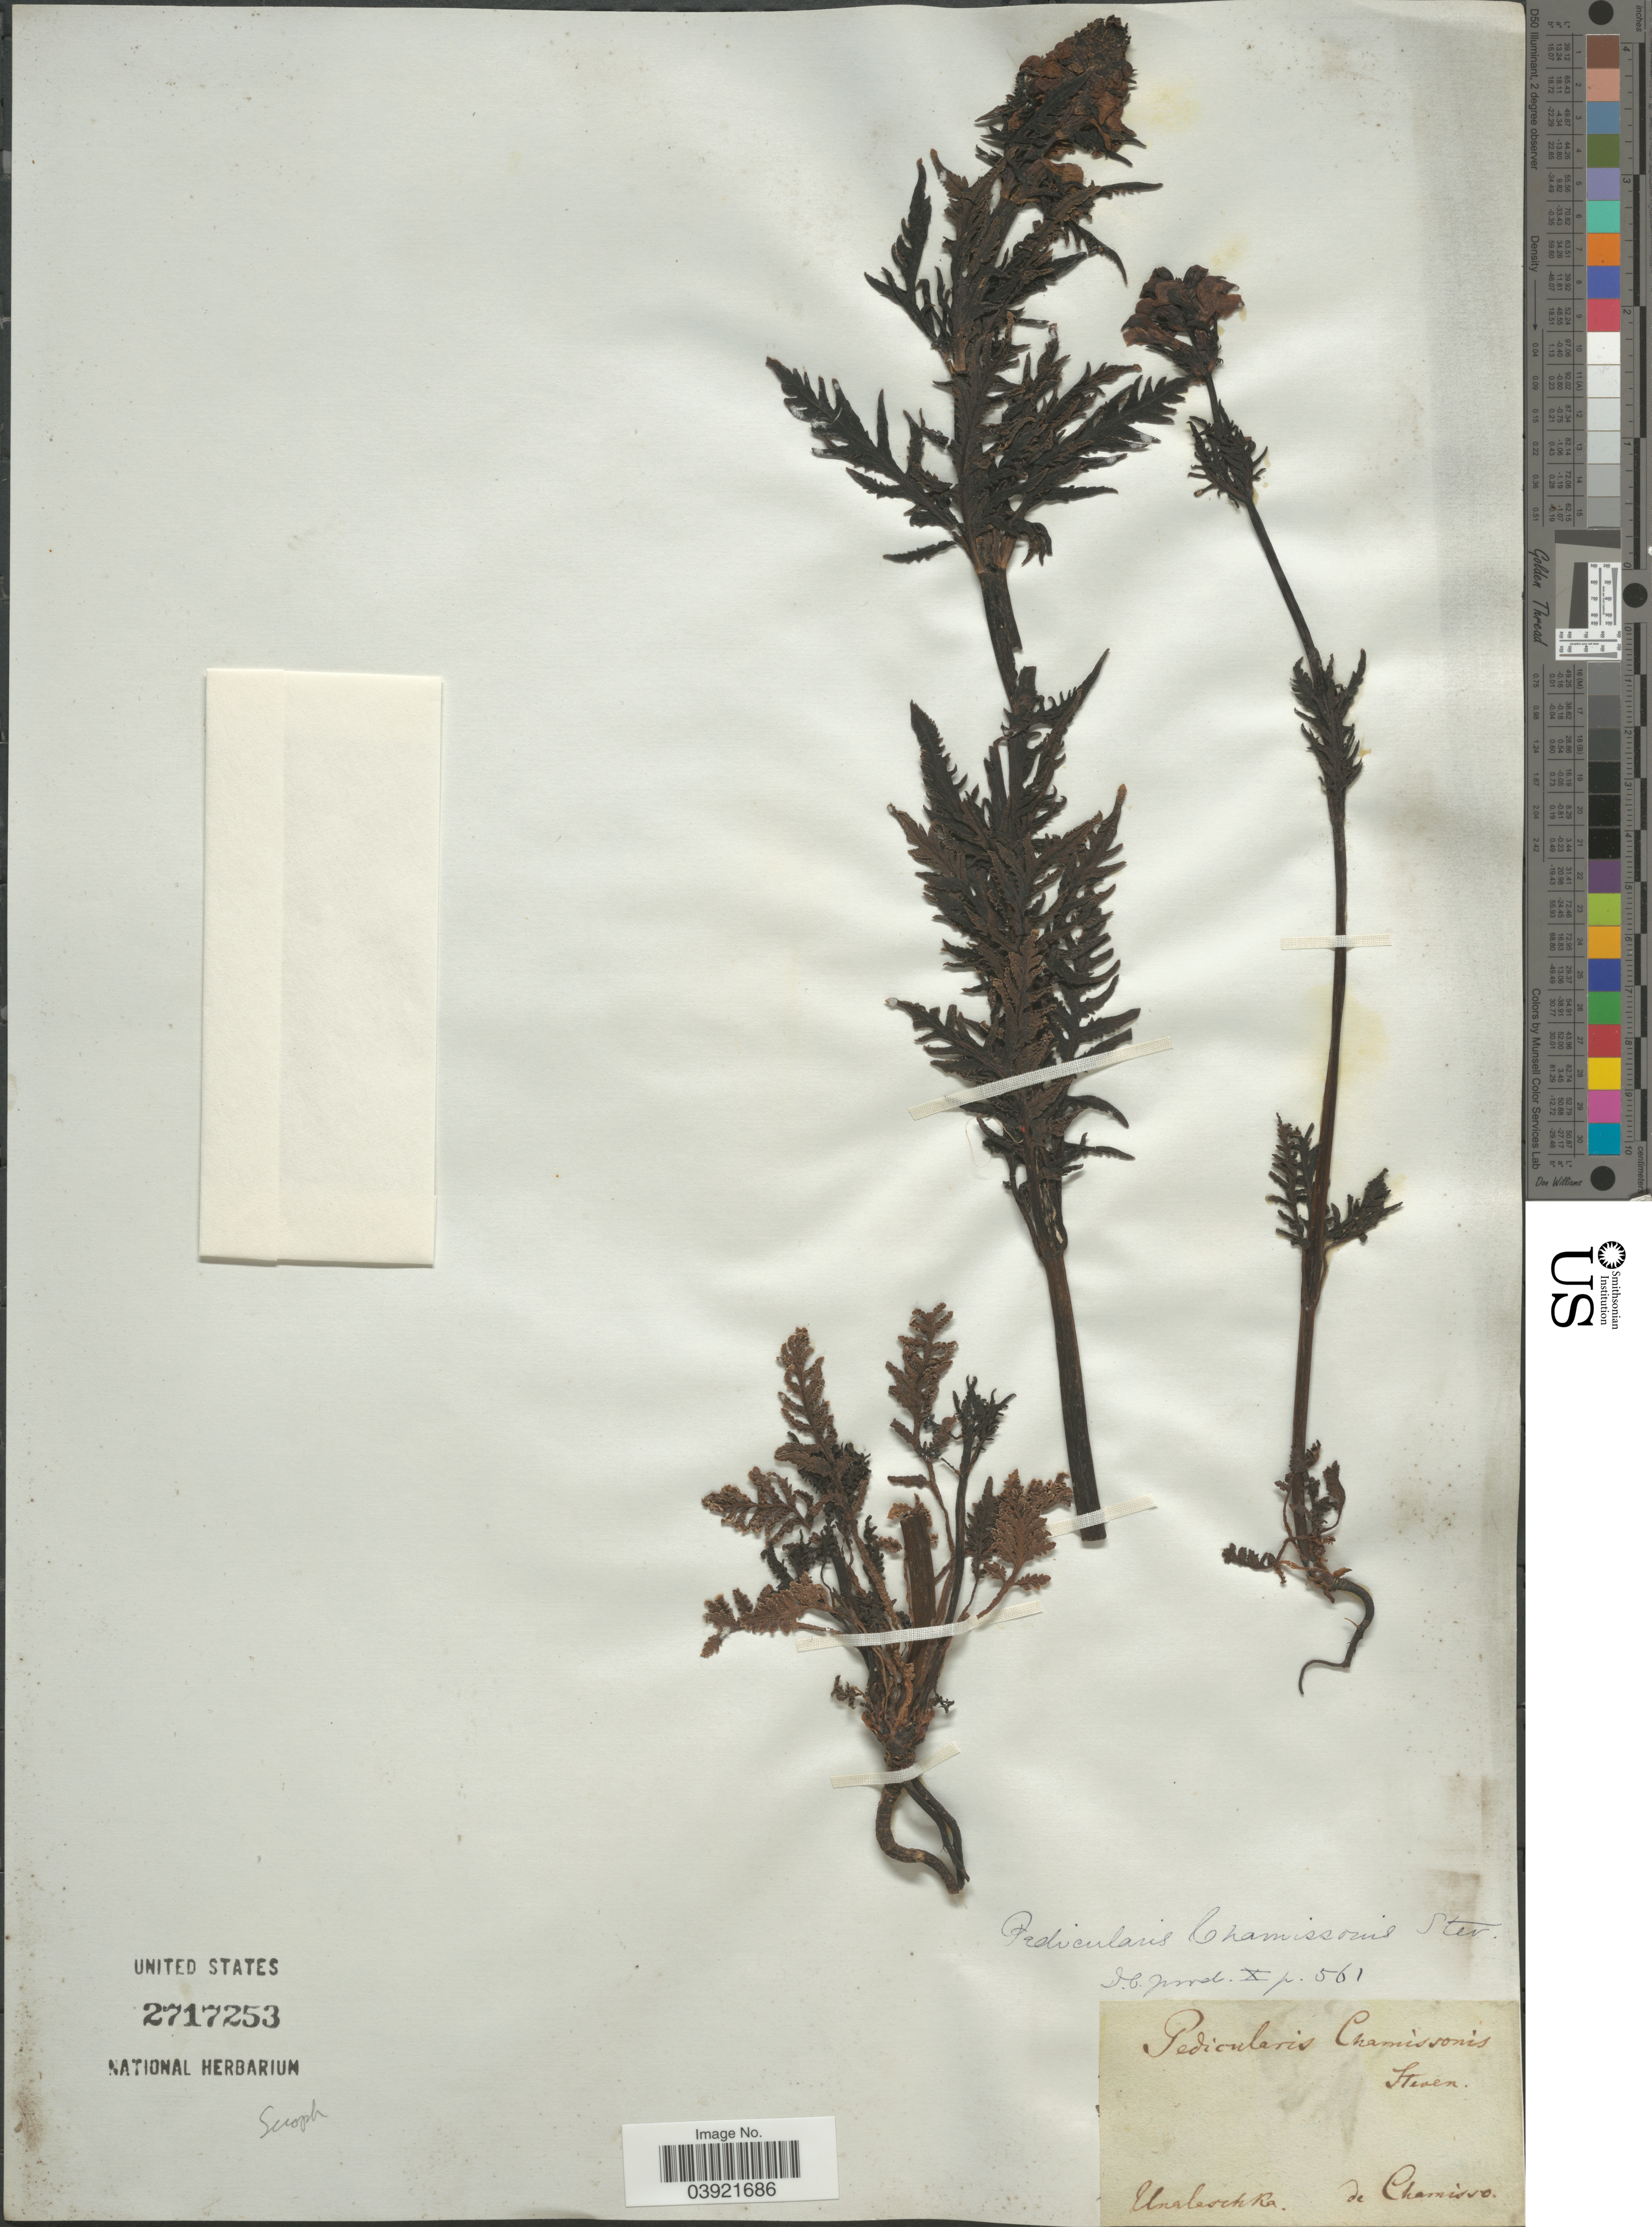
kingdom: Plantae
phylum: Tracheophyta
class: Magnoliopsida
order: Lamiales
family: Orobanchaceae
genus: Pedicularis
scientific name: Pedicularis chamissonis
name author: Steven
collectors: de Chamisso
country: United States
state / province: Alaska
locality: Unalaschka.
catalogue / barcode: US 2717253